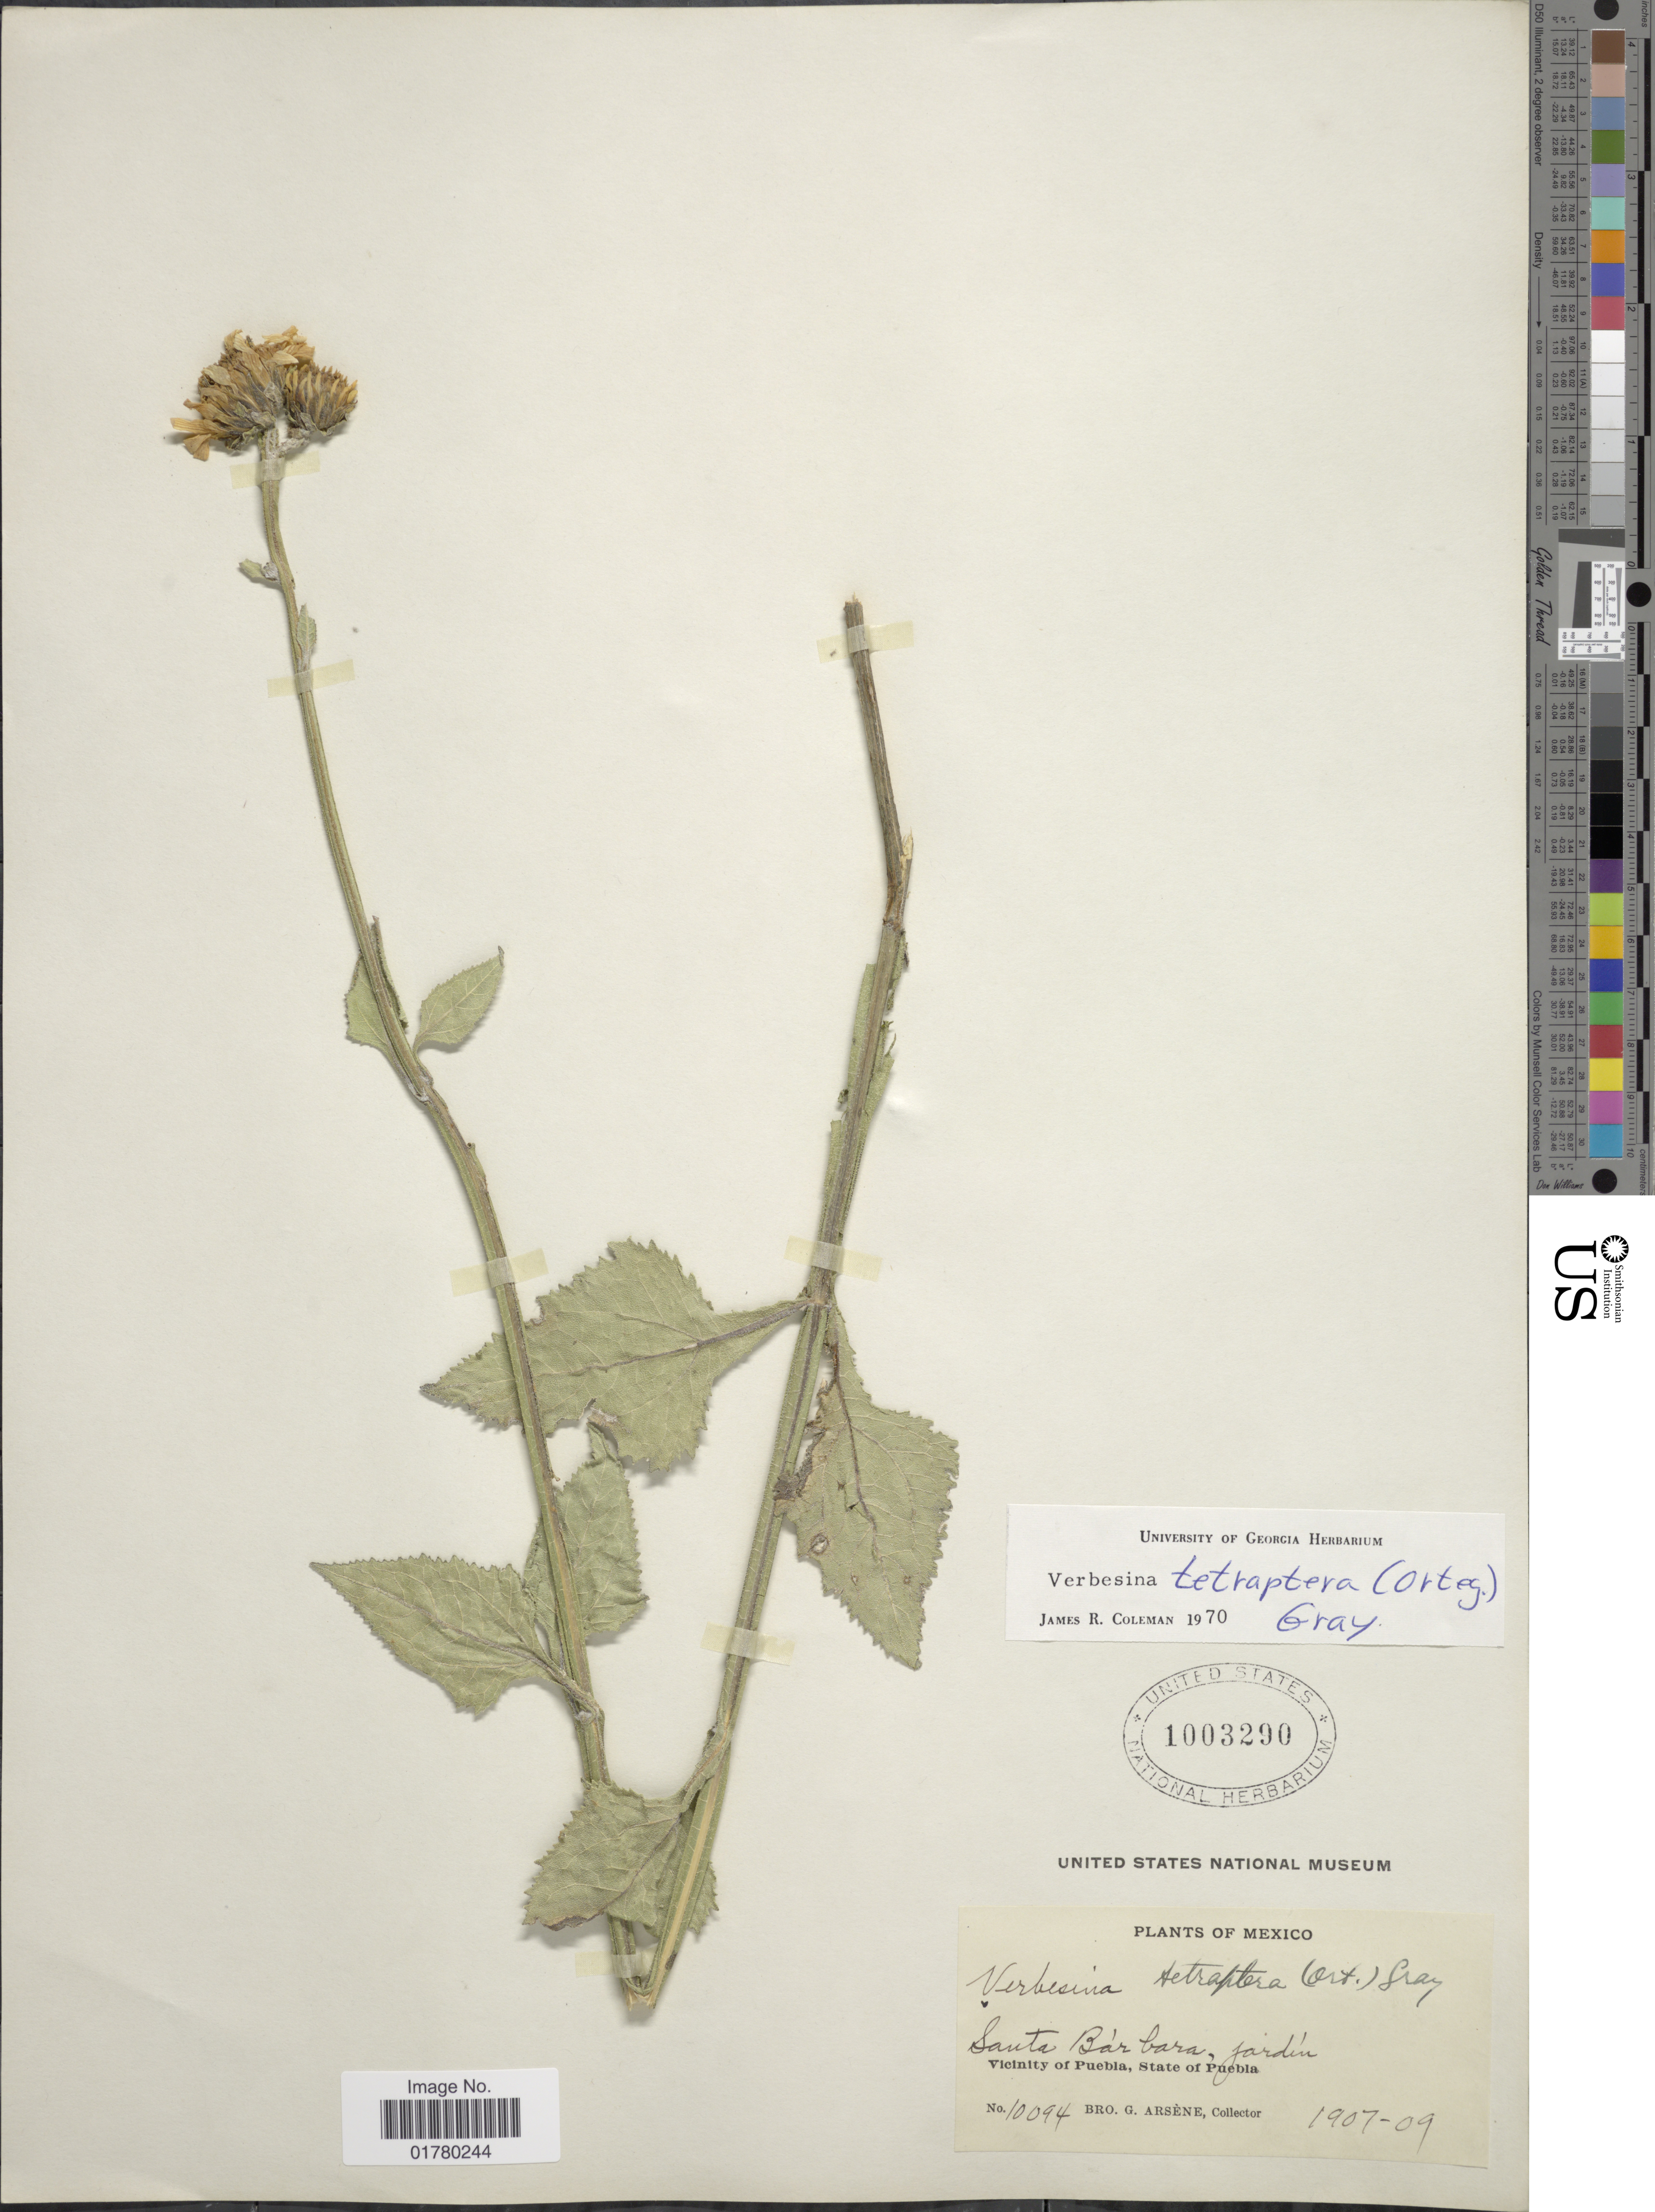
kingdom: Plantae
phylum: Tracheophyta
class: Magnoliopsida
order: Asterales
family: Asteraceae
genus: Verbesina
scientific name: Verbesina tetraptera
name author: (Ortega) A. Gray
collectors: Bro. G. Arsène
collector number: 10094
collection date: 1907/1909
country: Mexico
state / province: Puebla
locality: Santa Bárbara, jardín, Vicinity of Puebla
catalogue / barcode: US 1003290